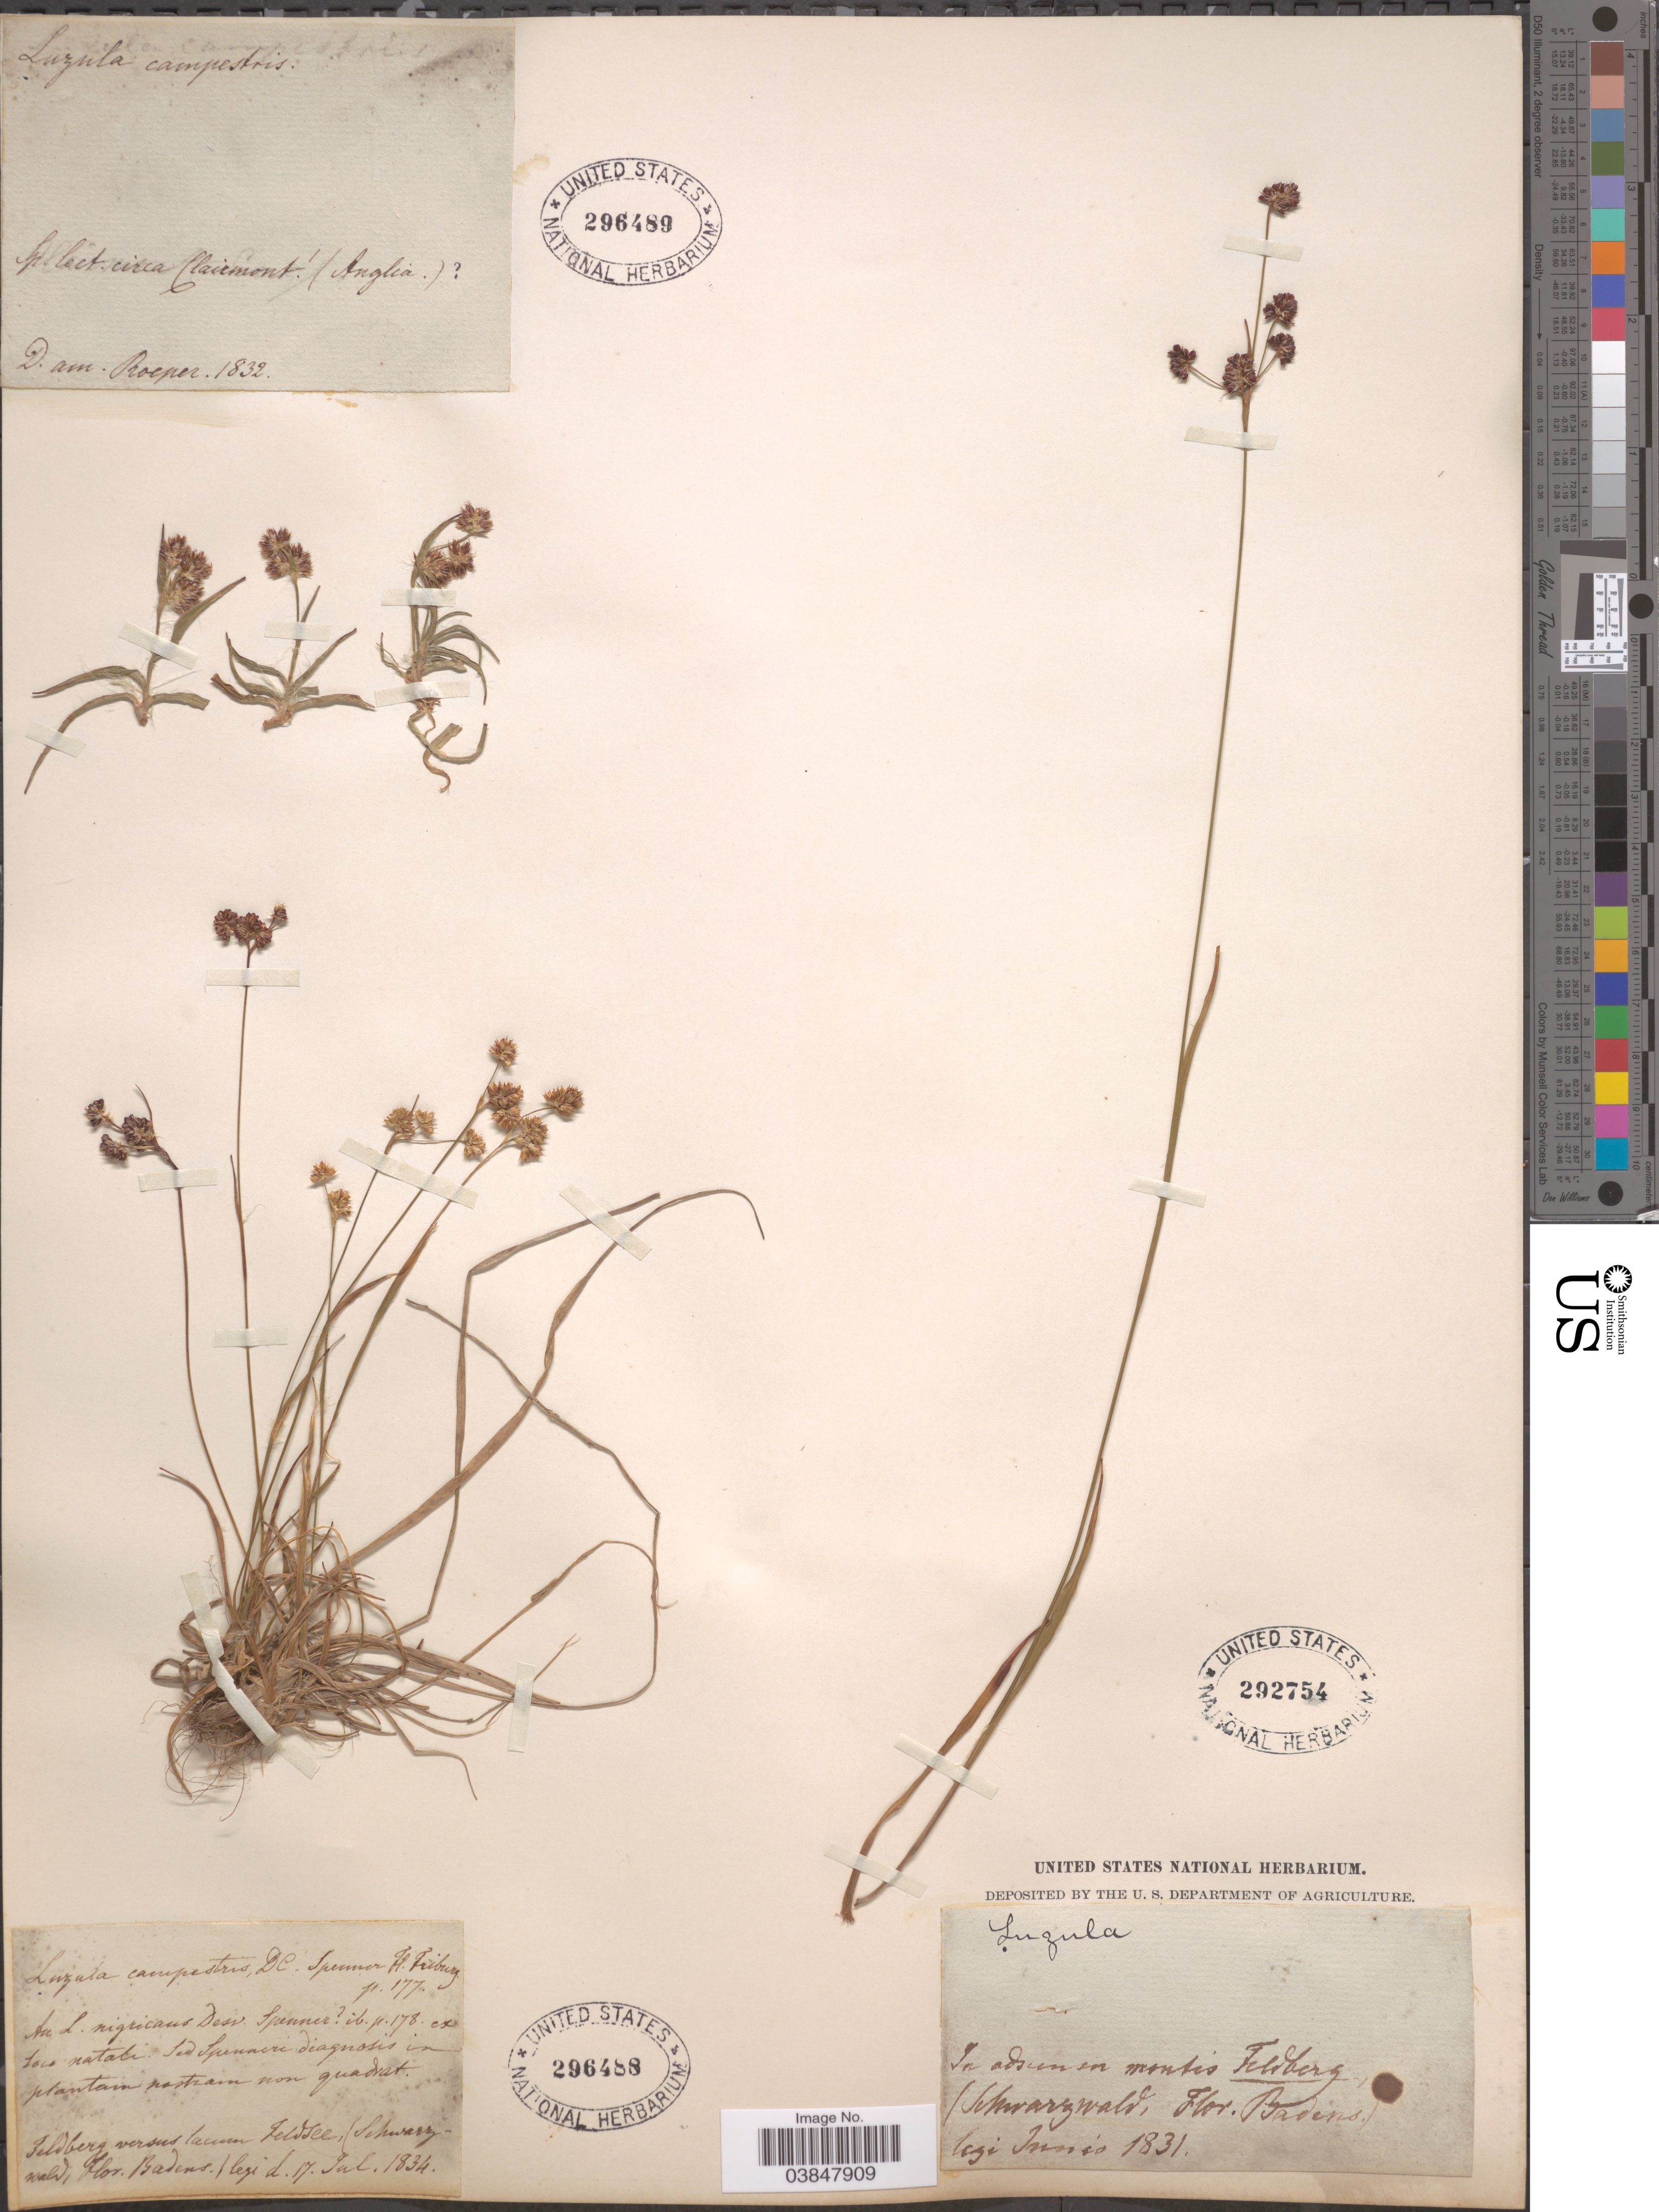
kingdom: Plantae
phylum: Tracheophyta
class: Liliopsida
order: Poales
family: Juncaceae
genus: Luzula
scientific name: Luzula multiflora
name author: (Ehrh.) Lej.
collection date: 1834-07-17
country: Germany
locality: Feldberg versus lacum Feldsee.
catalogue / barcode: US 296488-2